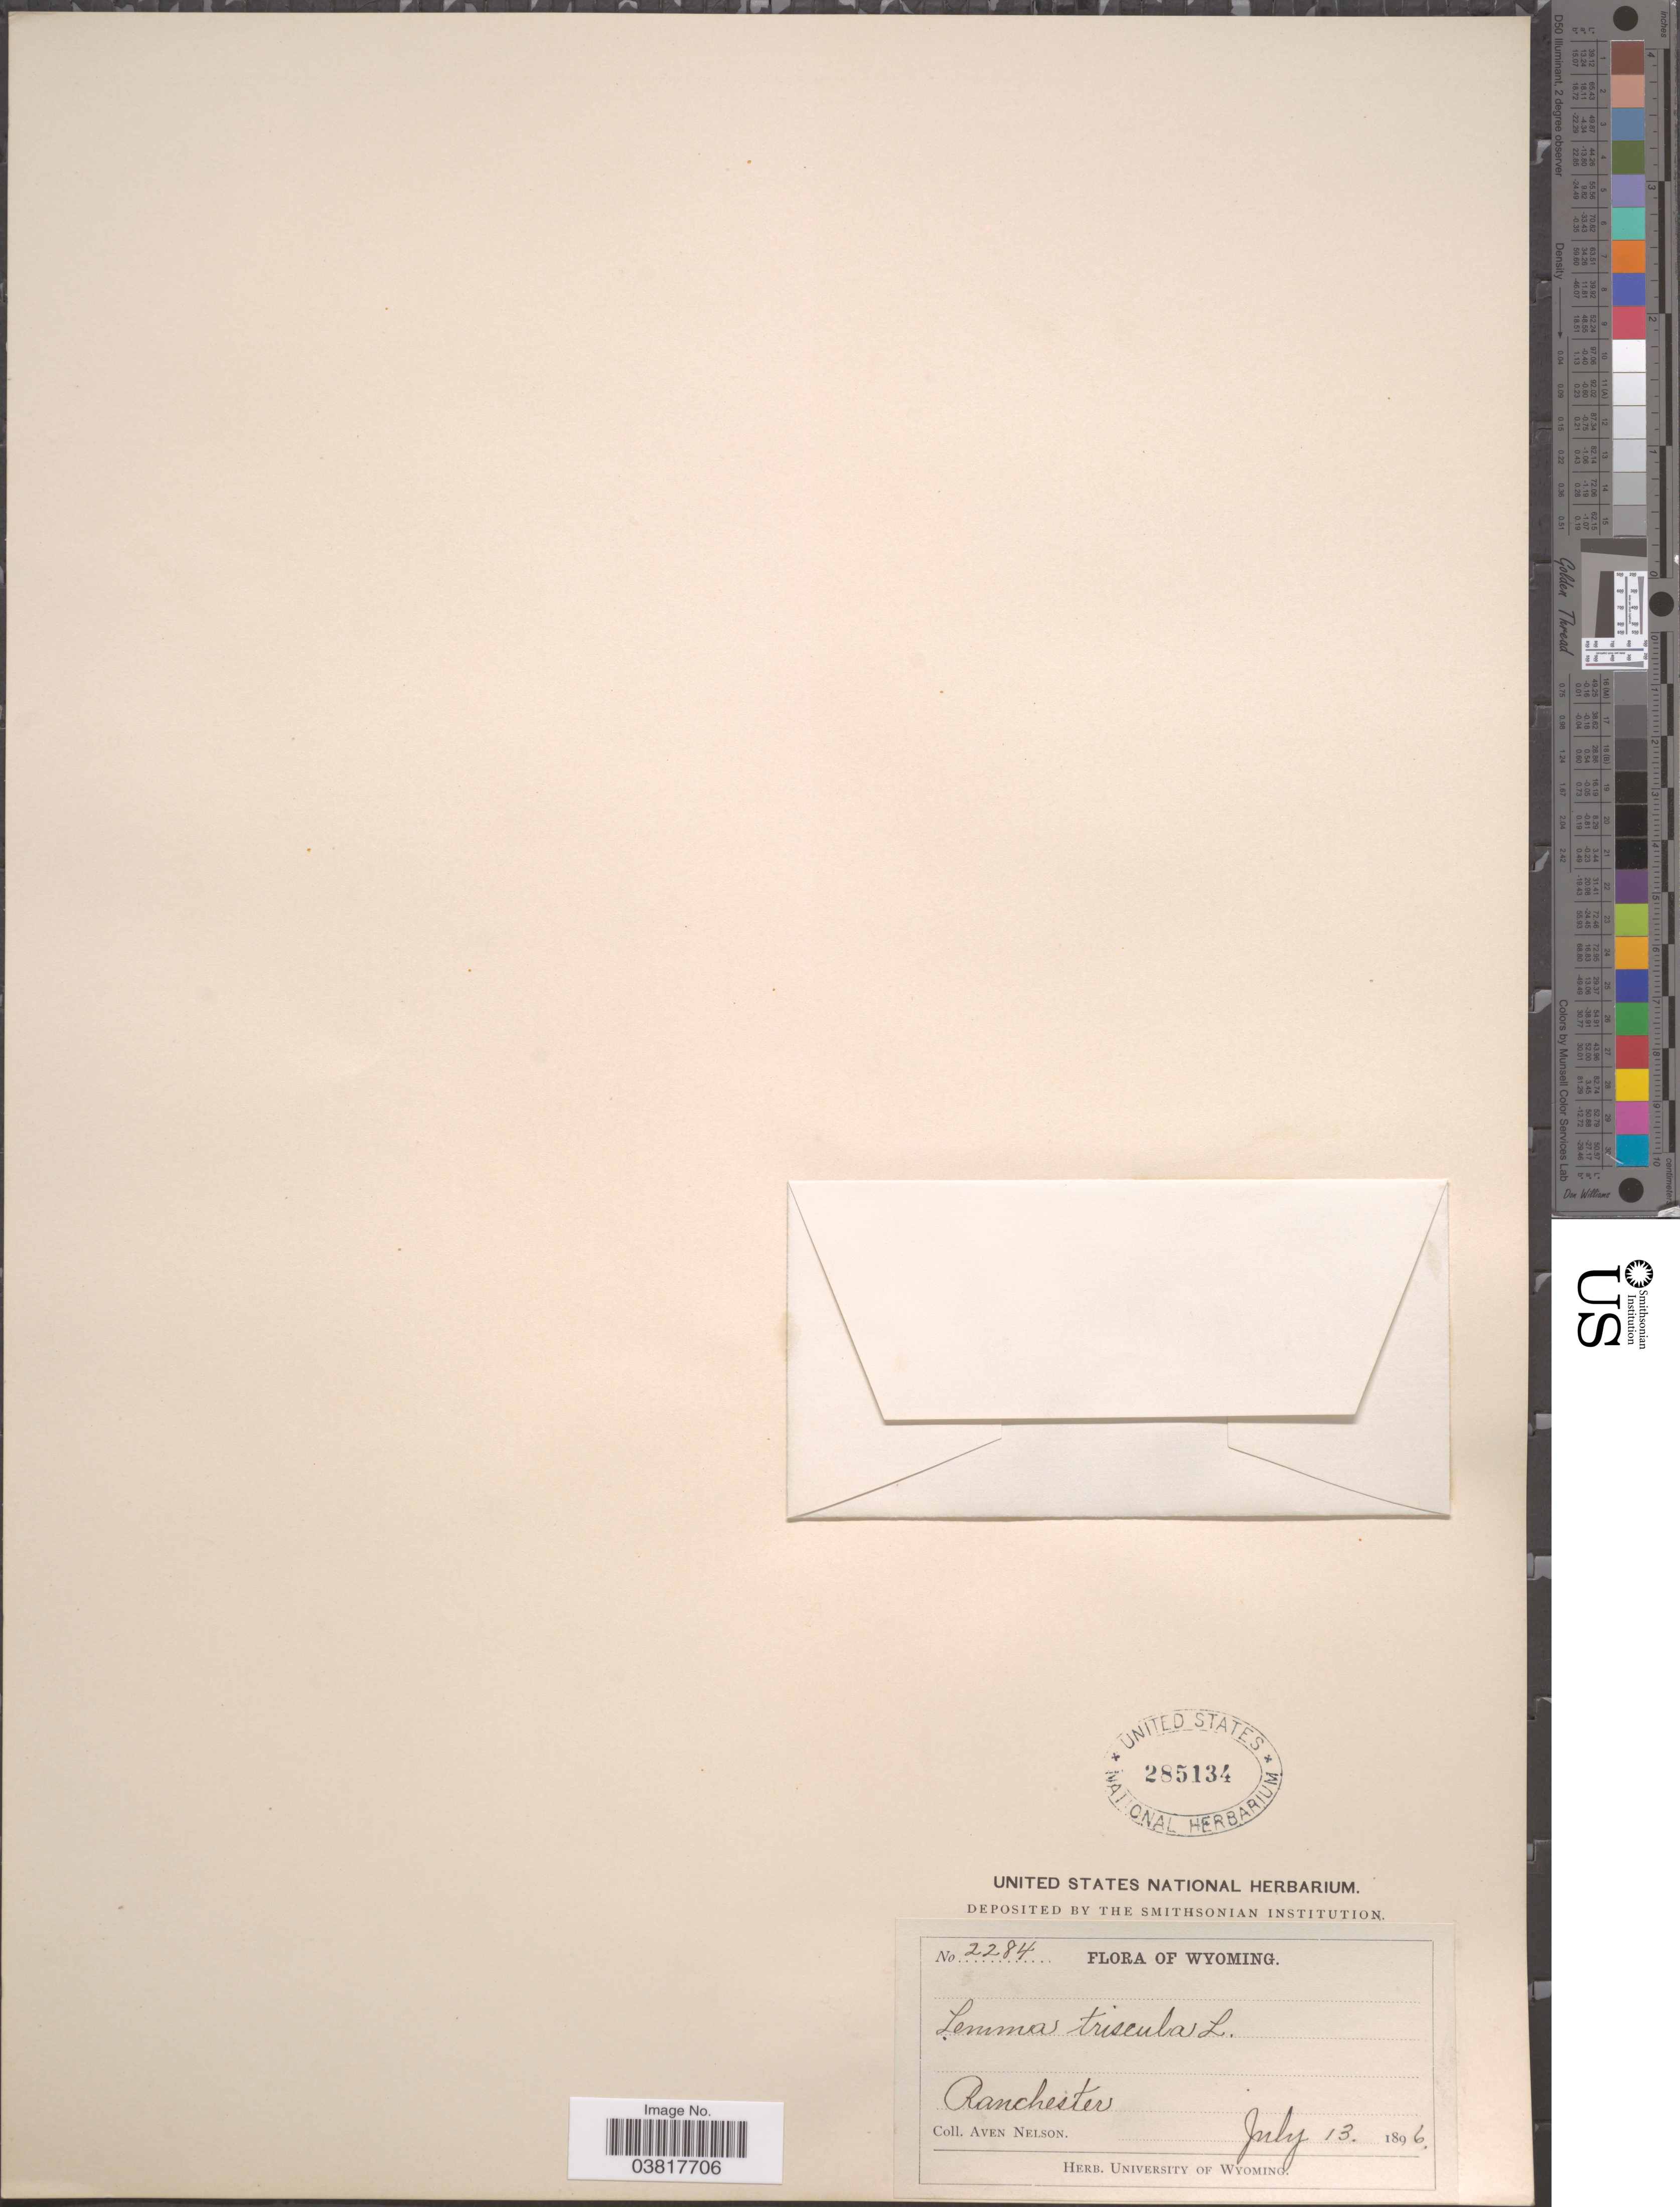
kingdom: Plantae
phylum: Tracheophyta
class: Liliopsida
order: Alismatales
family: Araceae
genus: Lemna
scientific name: Lemna trisulca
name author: L.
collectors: A. Nelson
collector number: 2284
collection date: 1896-07-13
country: United States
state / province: Wyoming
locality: Ranchester.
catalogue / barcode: US 285134